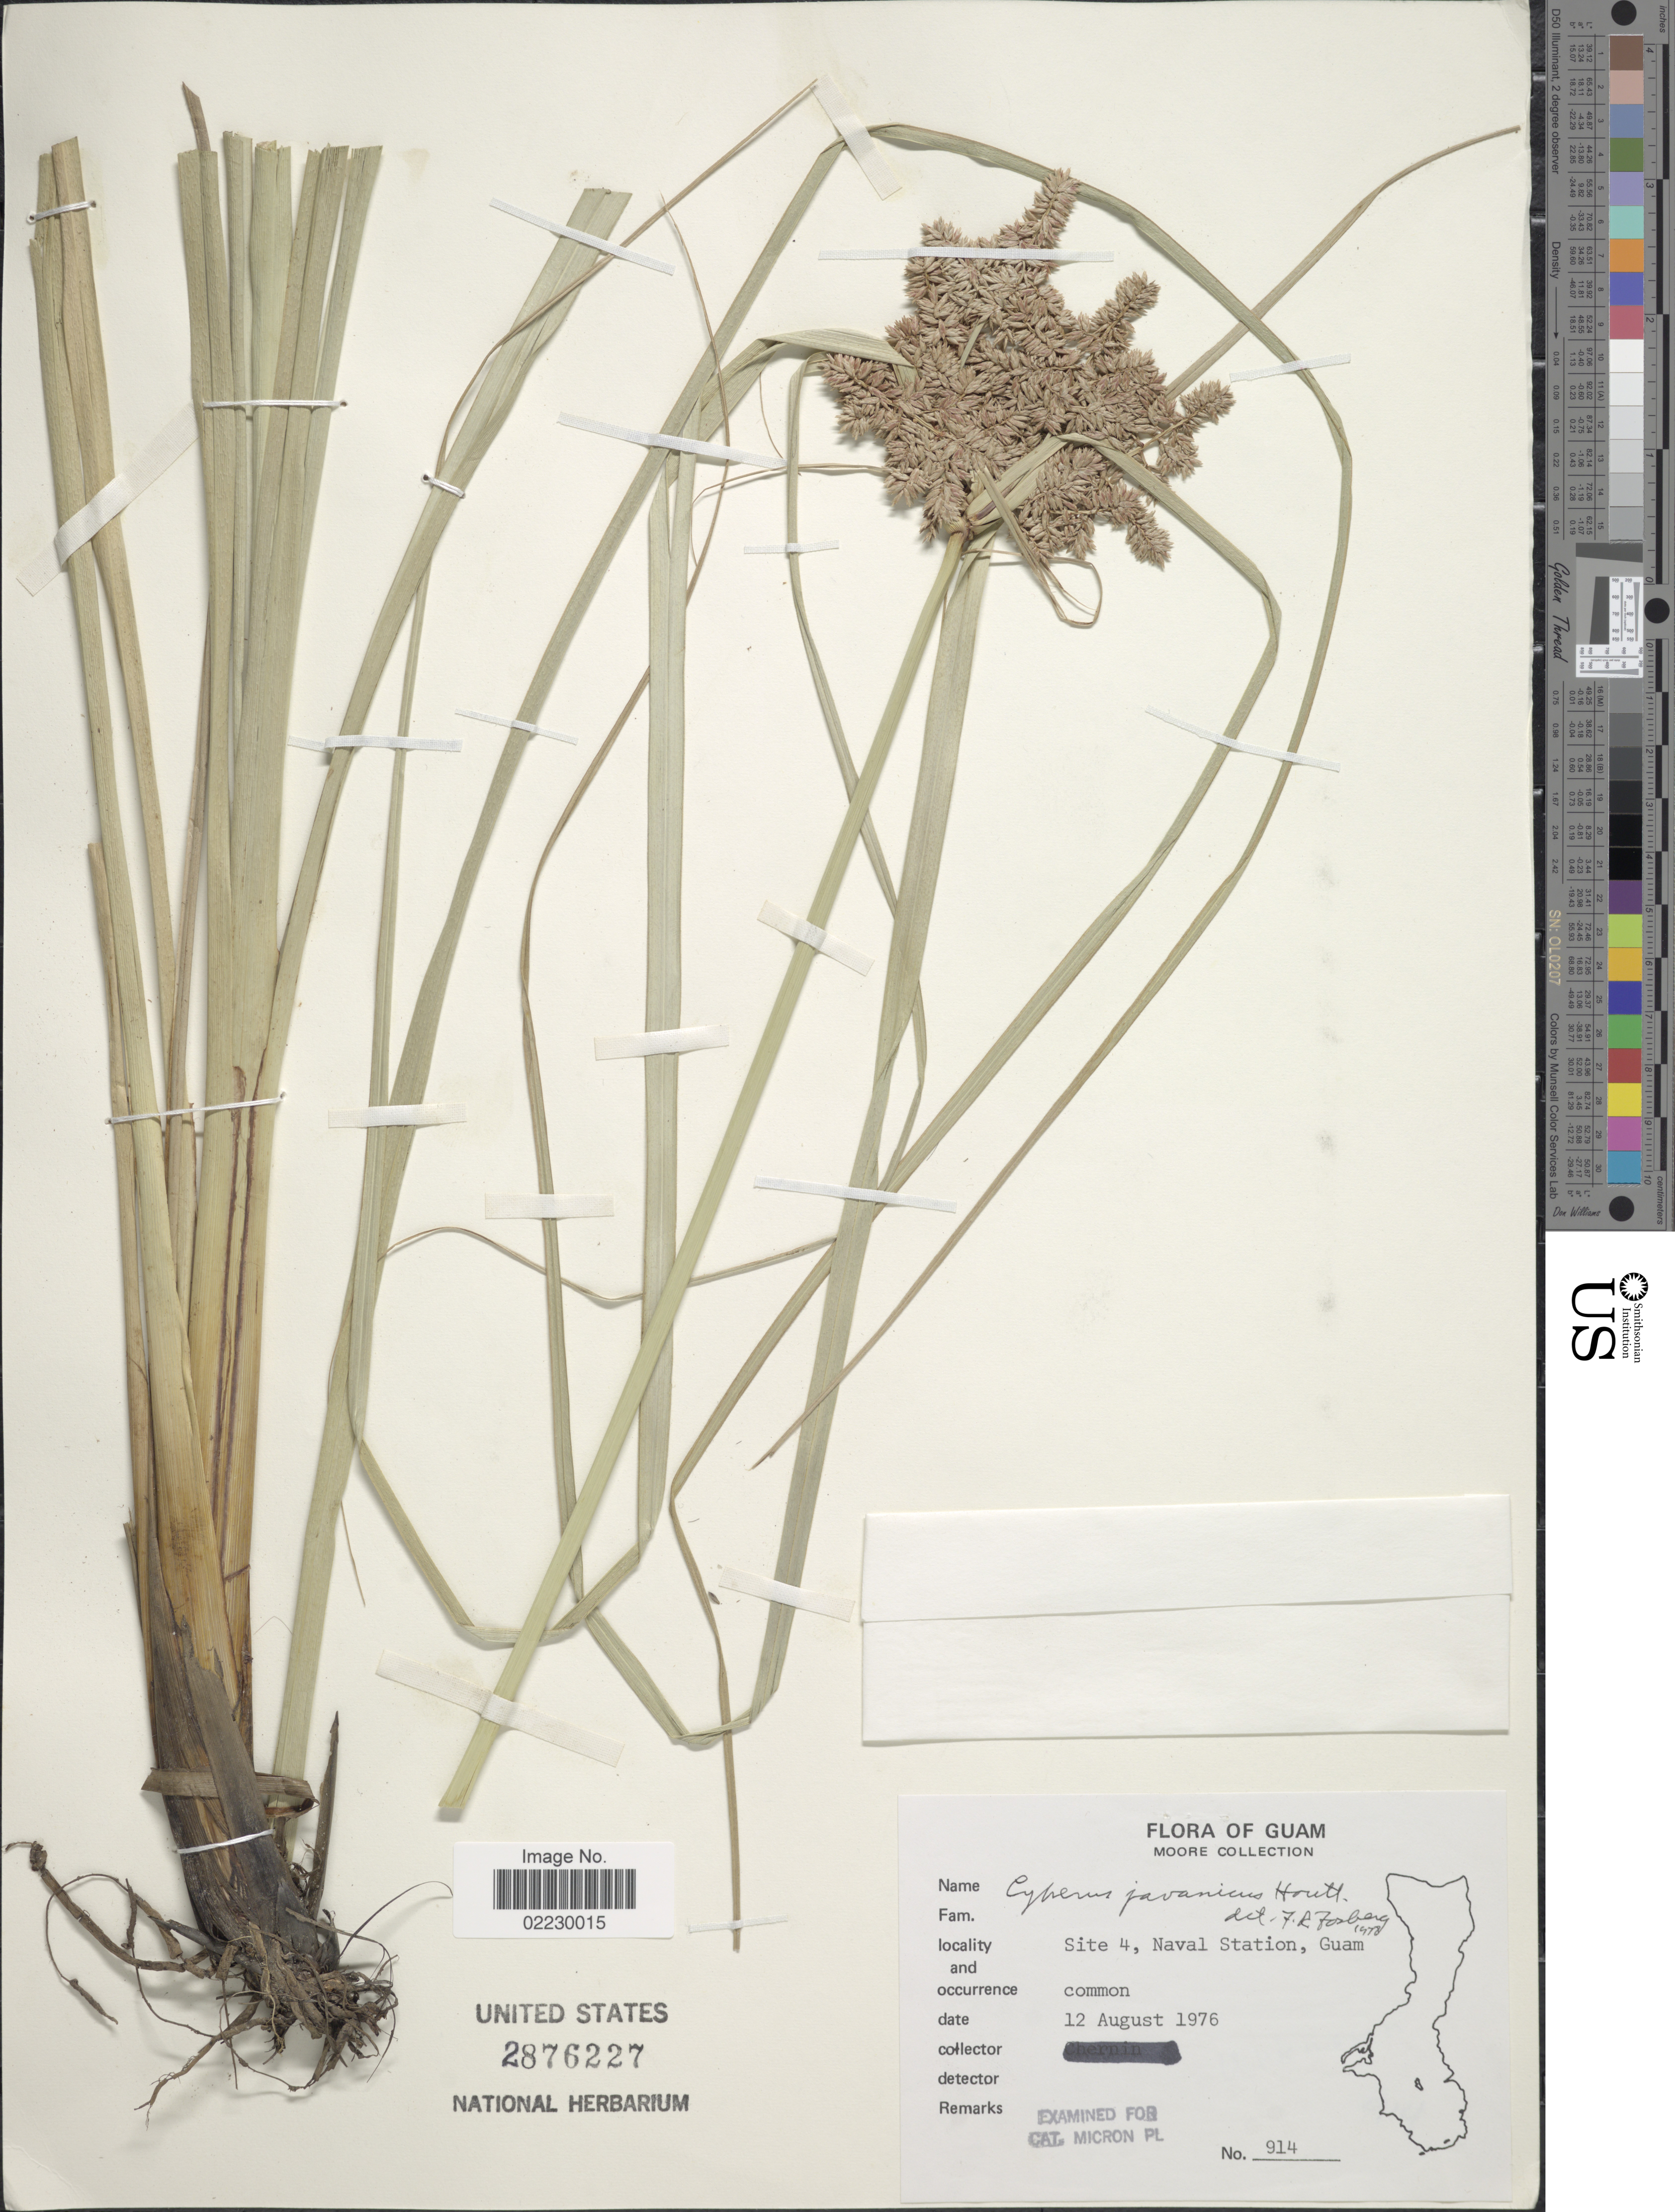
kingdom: Plantae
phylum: Tracheophyta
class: Liliopsida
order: Poales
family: Cyperaceae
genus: Cyperus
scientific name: Cyperus javanicus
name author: Houtt.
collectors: -. Moore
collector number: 914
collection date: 1976-08-12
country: Guam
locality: Site 4, Naval Station, Guam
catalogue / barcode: US 2876227